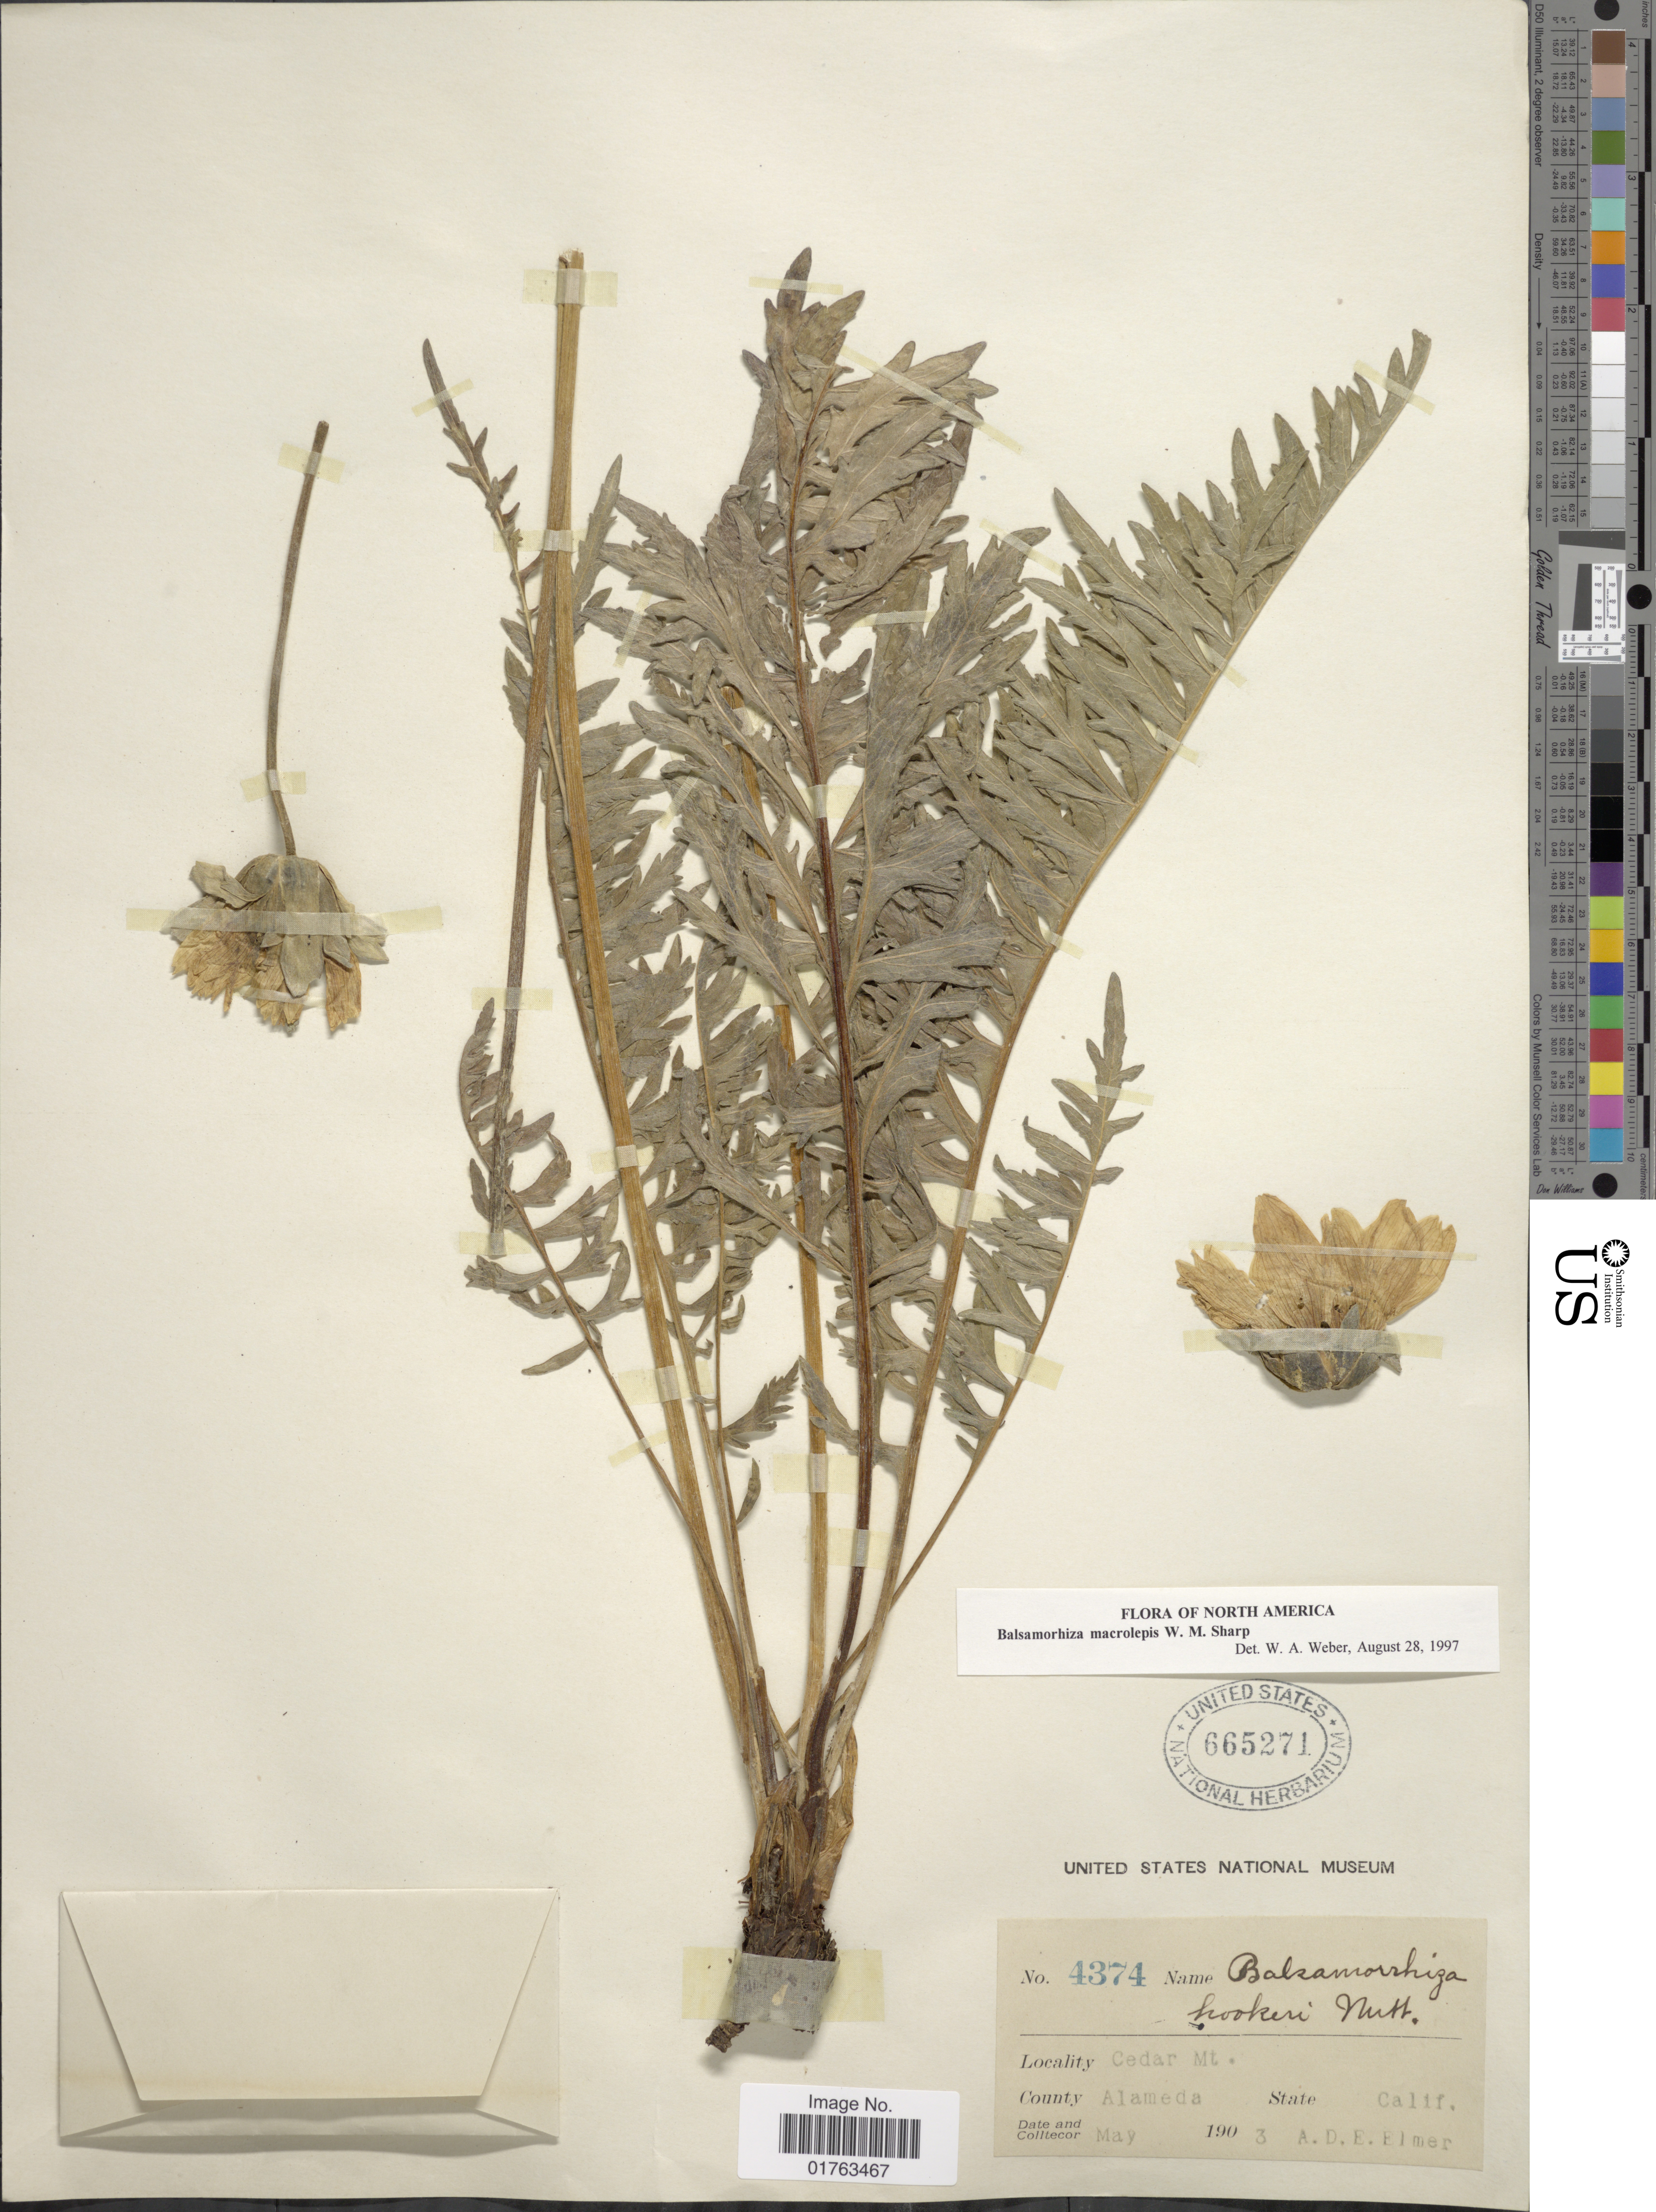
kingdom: Plantae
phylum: Tracheophyta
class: Magnoliopsida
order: Asterales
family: Asteraceae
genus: Balsamorhiza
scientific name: Balsamorhiza macrolepis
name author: W.M. Sharp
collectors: A. D. E. Elmer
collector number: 4374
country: United States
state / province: California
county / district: Alameda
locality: Cedat Mt., Alameda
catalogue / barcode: US 665271